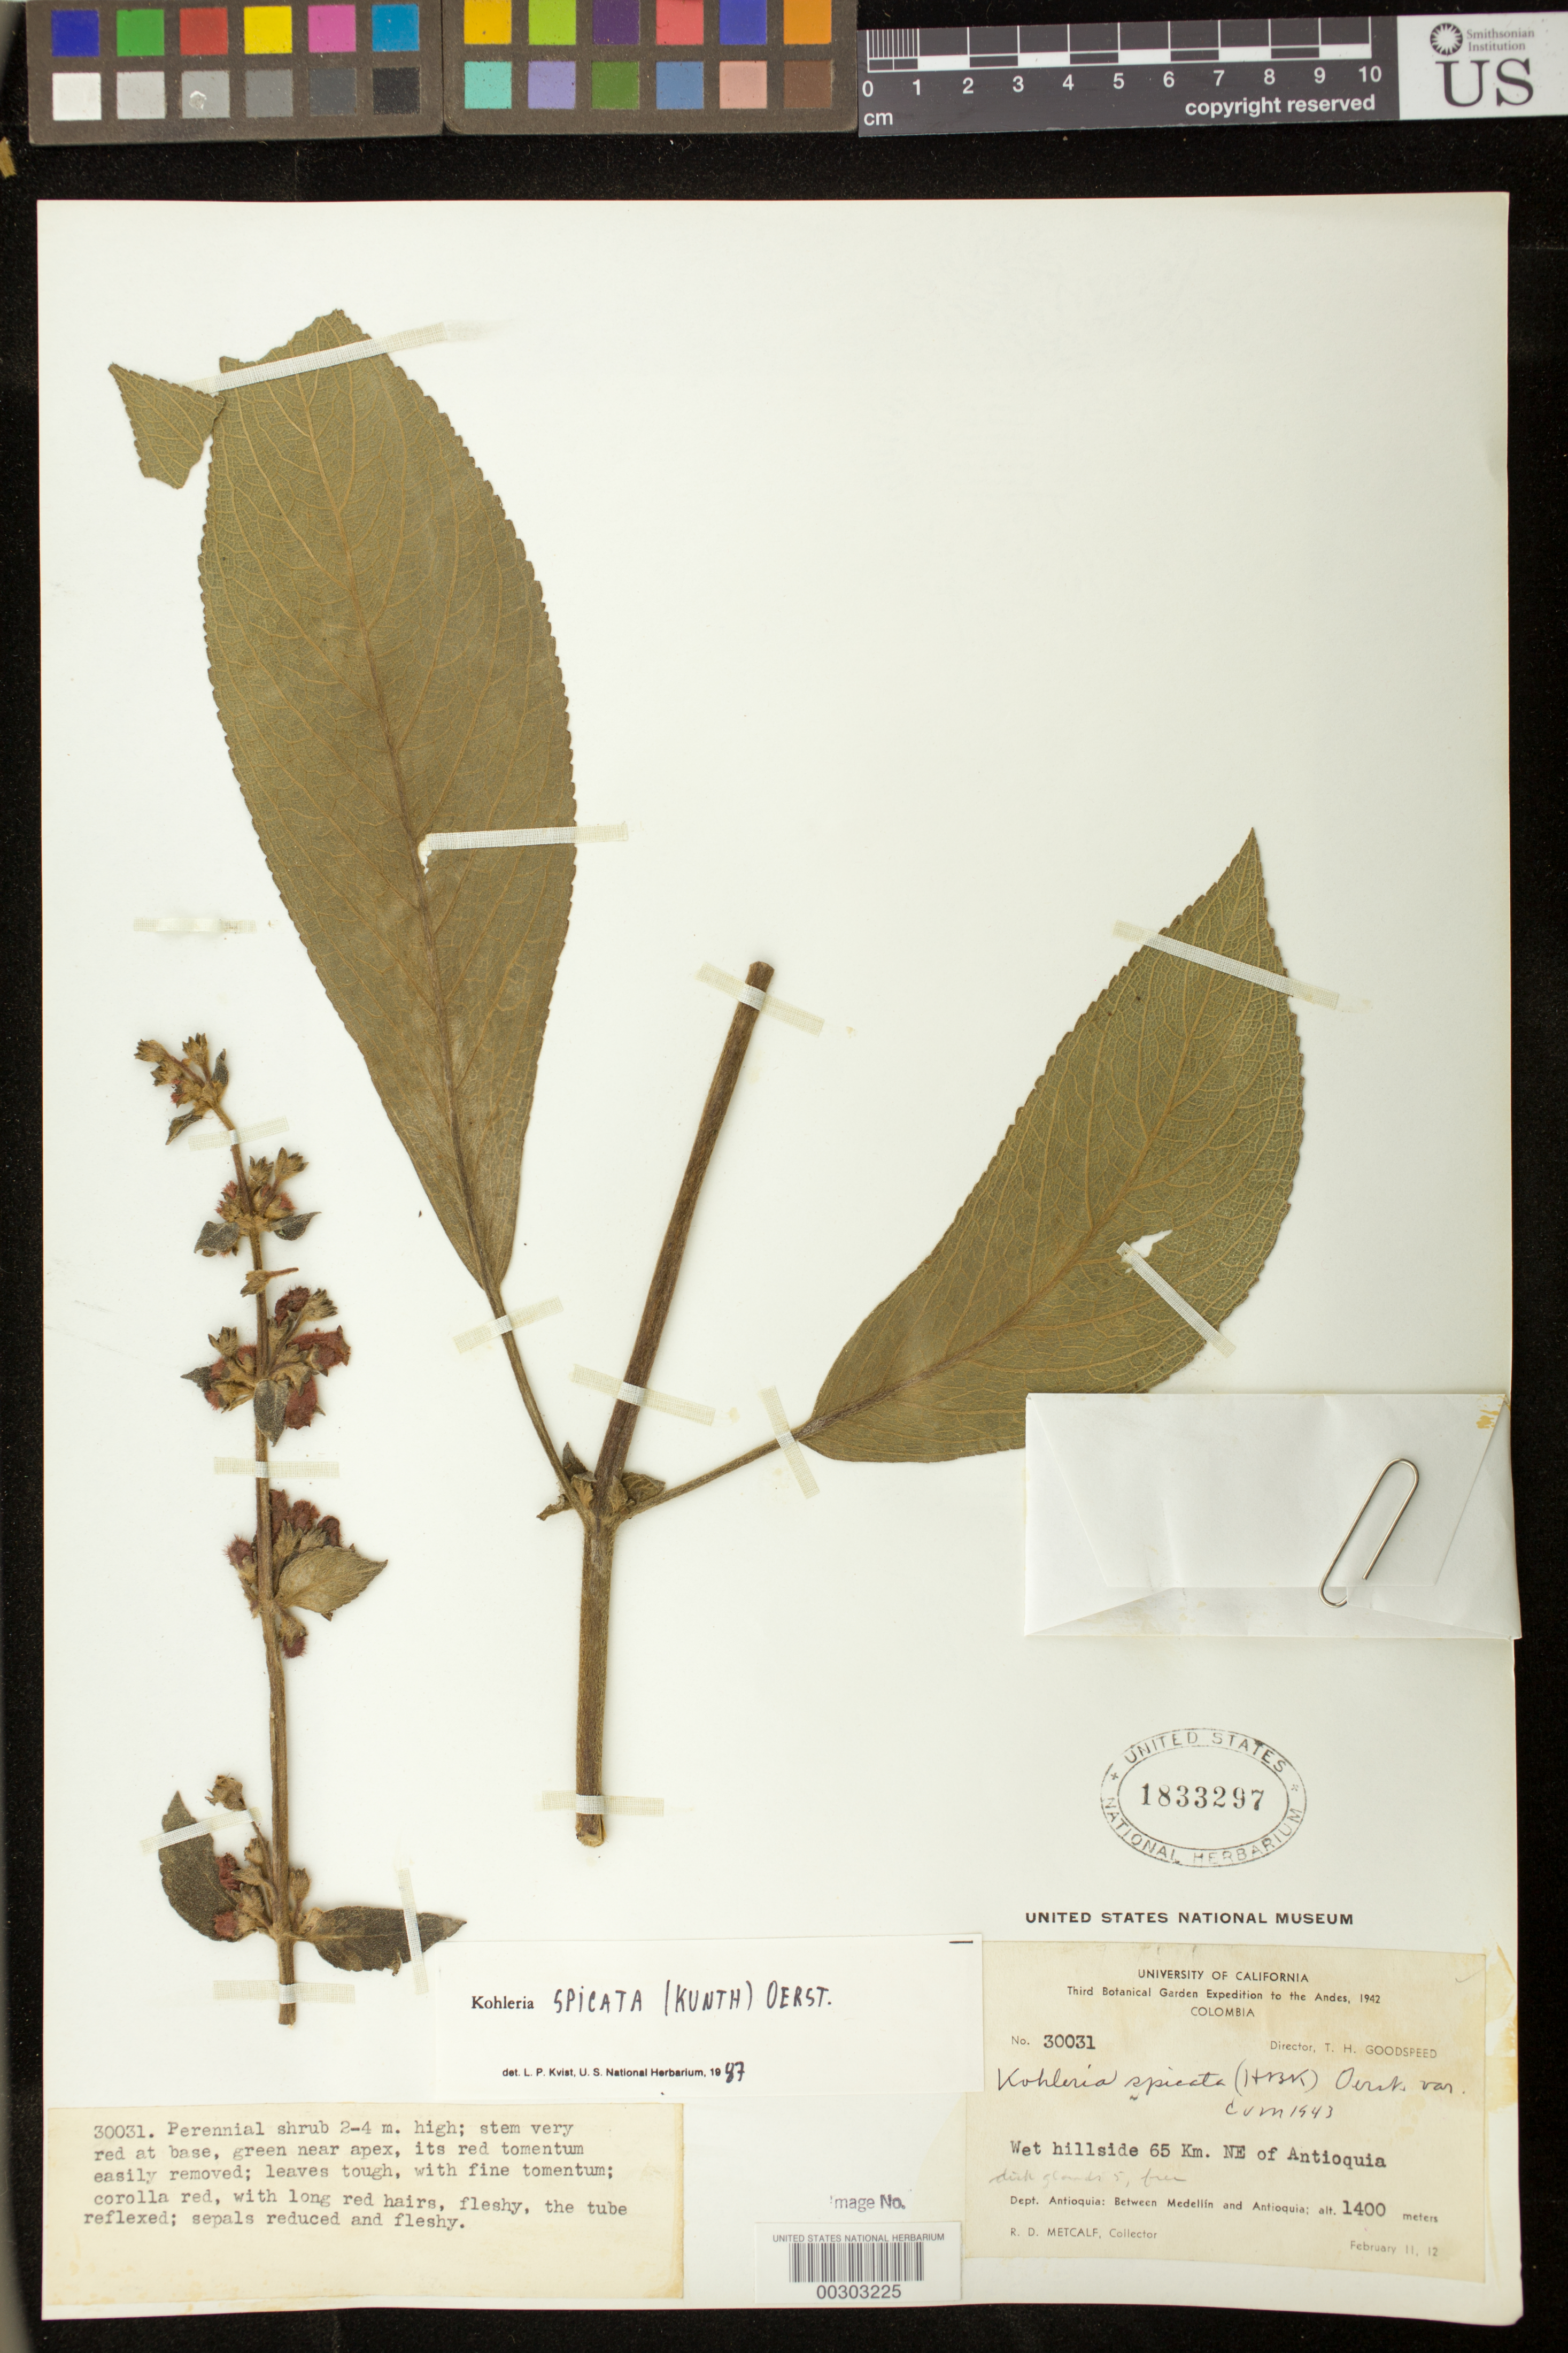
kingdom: Plantae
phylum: Tracheophyta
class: Magnoliopsida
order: Lamiales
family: Gesneriaceae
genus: Kohleria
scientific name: Kohleria spicata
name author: (Kunth) Oerst.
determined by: Skog, Laurence E.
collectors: R. D. Metcalf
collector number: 30031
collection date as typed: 11-12 Feb 1942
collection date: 1942-02-11/1942-02-12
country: Colombia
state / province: Antioquia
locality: Between Medellín and Antioquia, 65 km NE of Antioquia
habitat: Wet hillside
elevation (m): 1400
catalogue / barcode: US 1833297